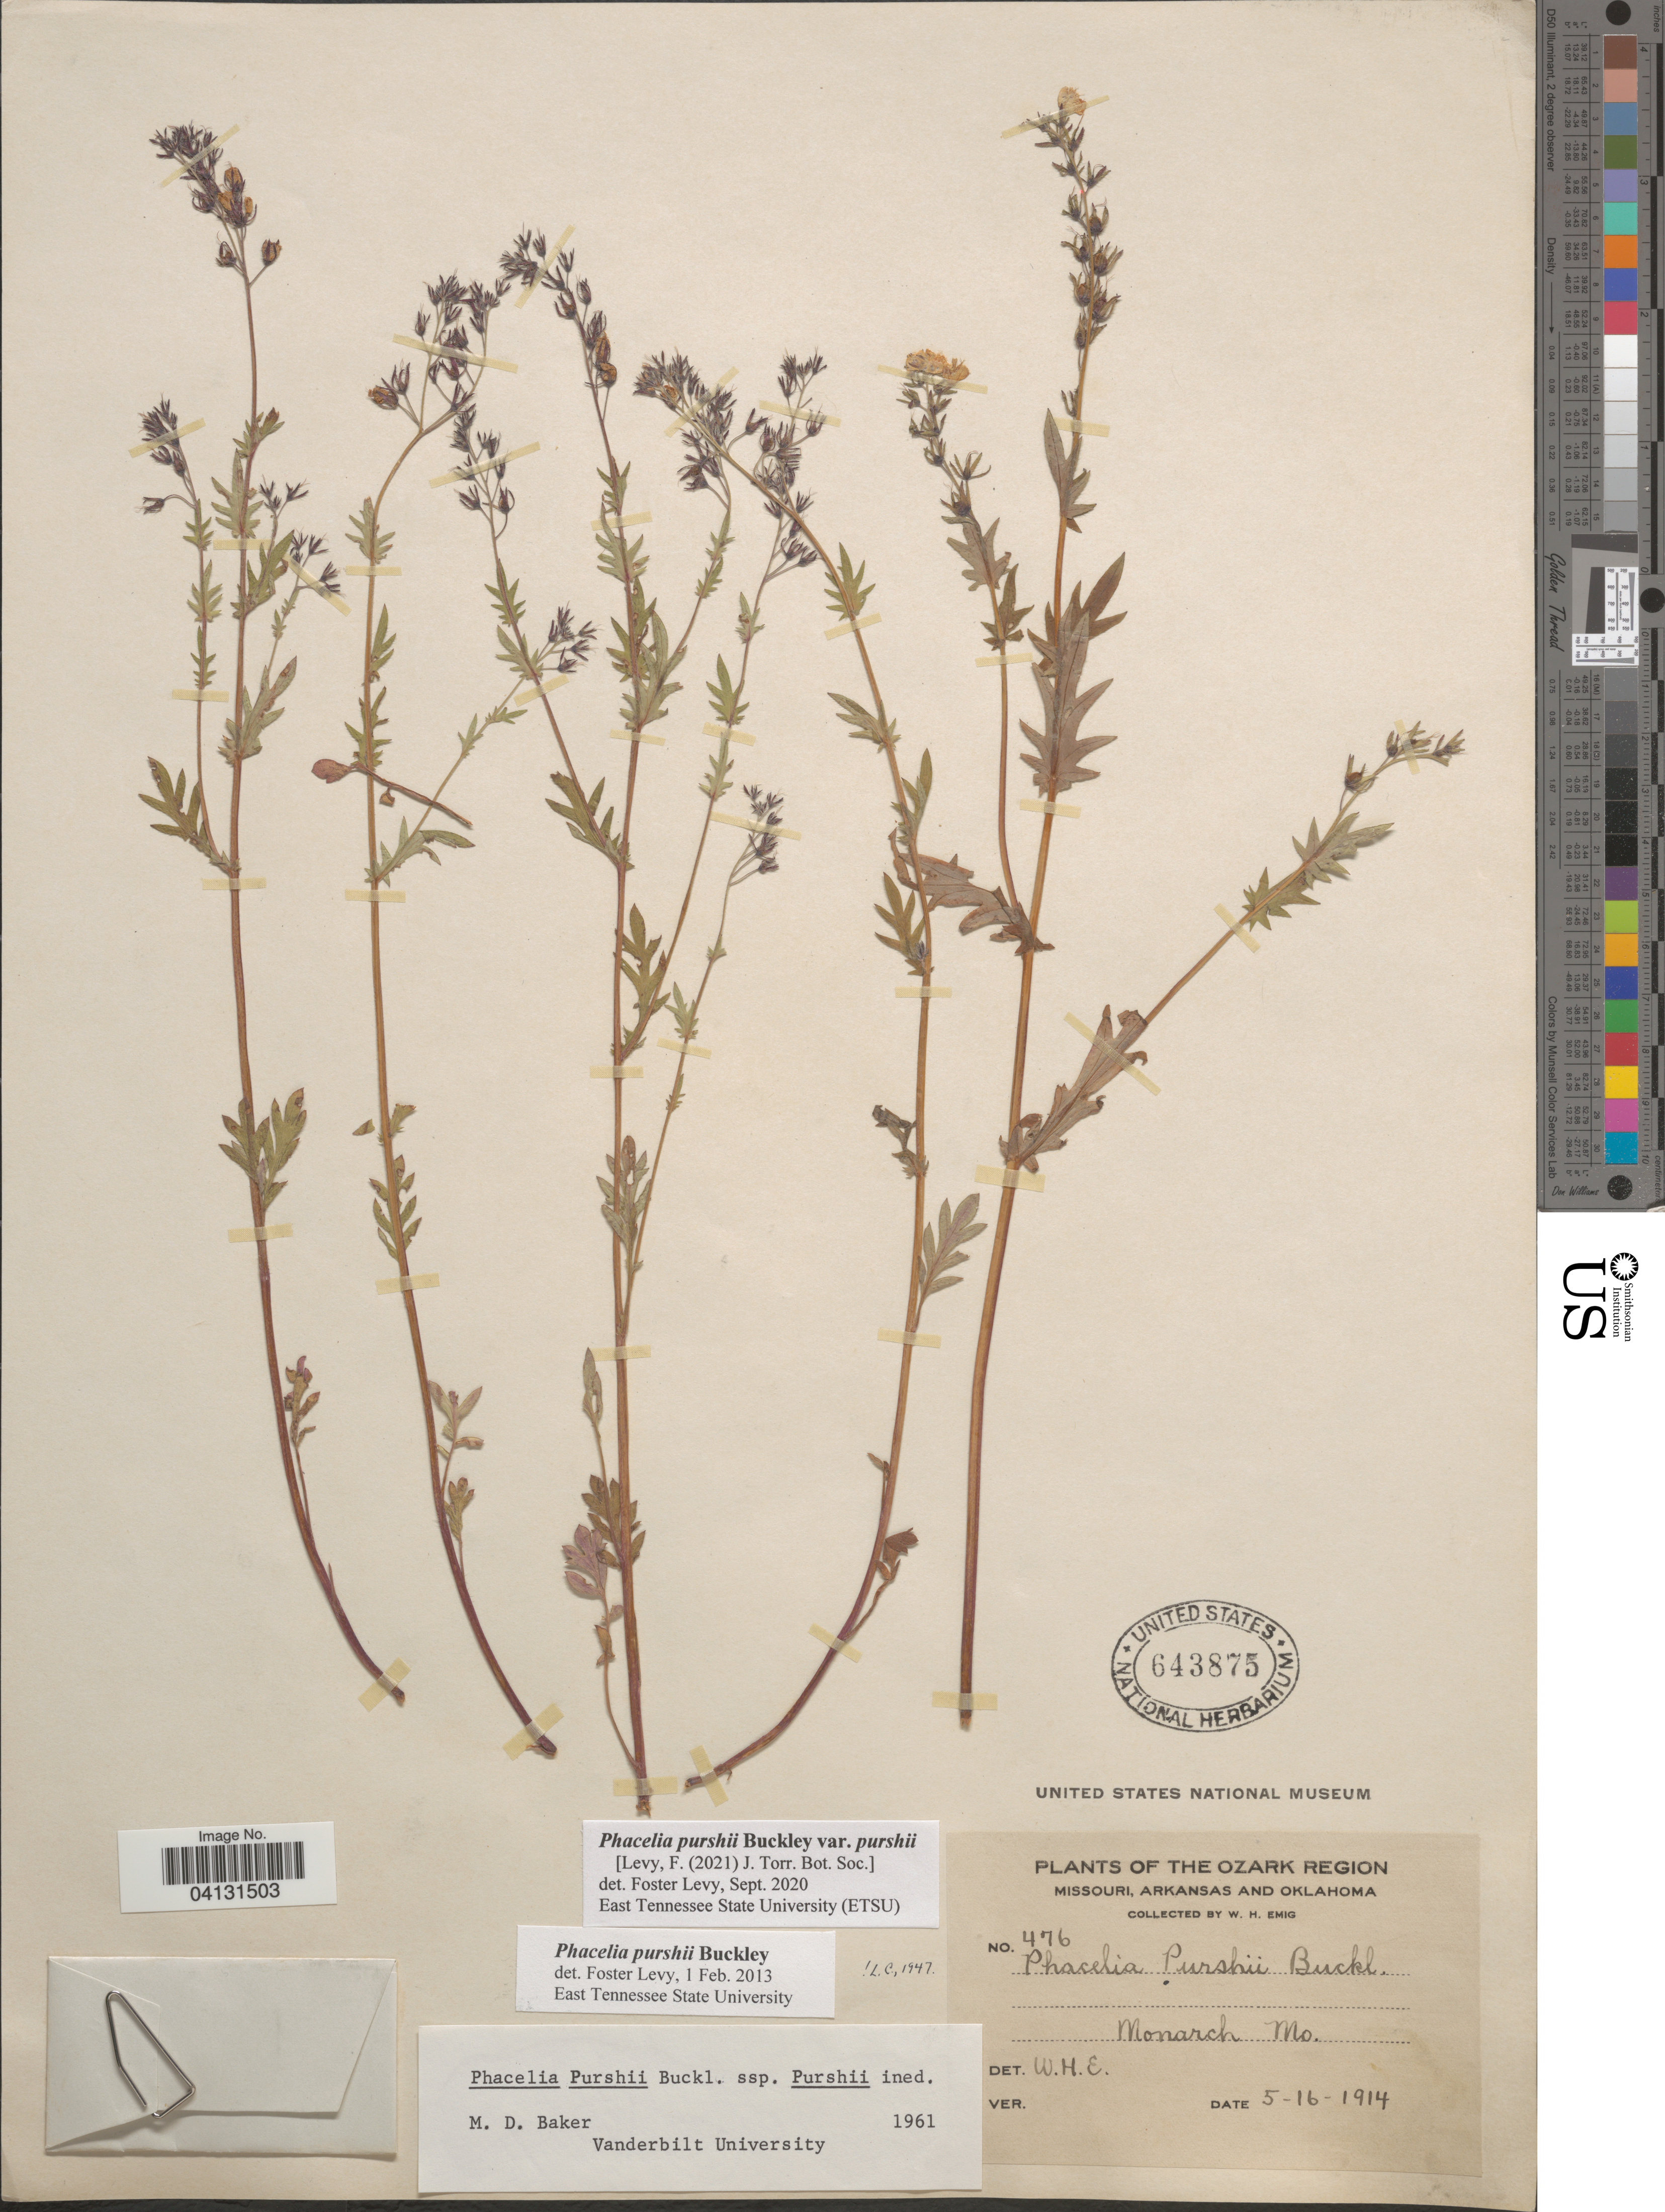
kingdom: Plantae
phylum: Tracheophyta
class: Magnoliopsida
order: Boraginales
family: Hydrophyllaceae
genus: Phacelia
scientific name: Phacelia purshii var. purshii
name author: Buckley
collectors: W. H. Emig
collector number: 476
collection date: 1914-05-16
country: United States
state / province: Missouri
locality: The Ozark Region. Monarch.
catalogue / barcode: US 643875